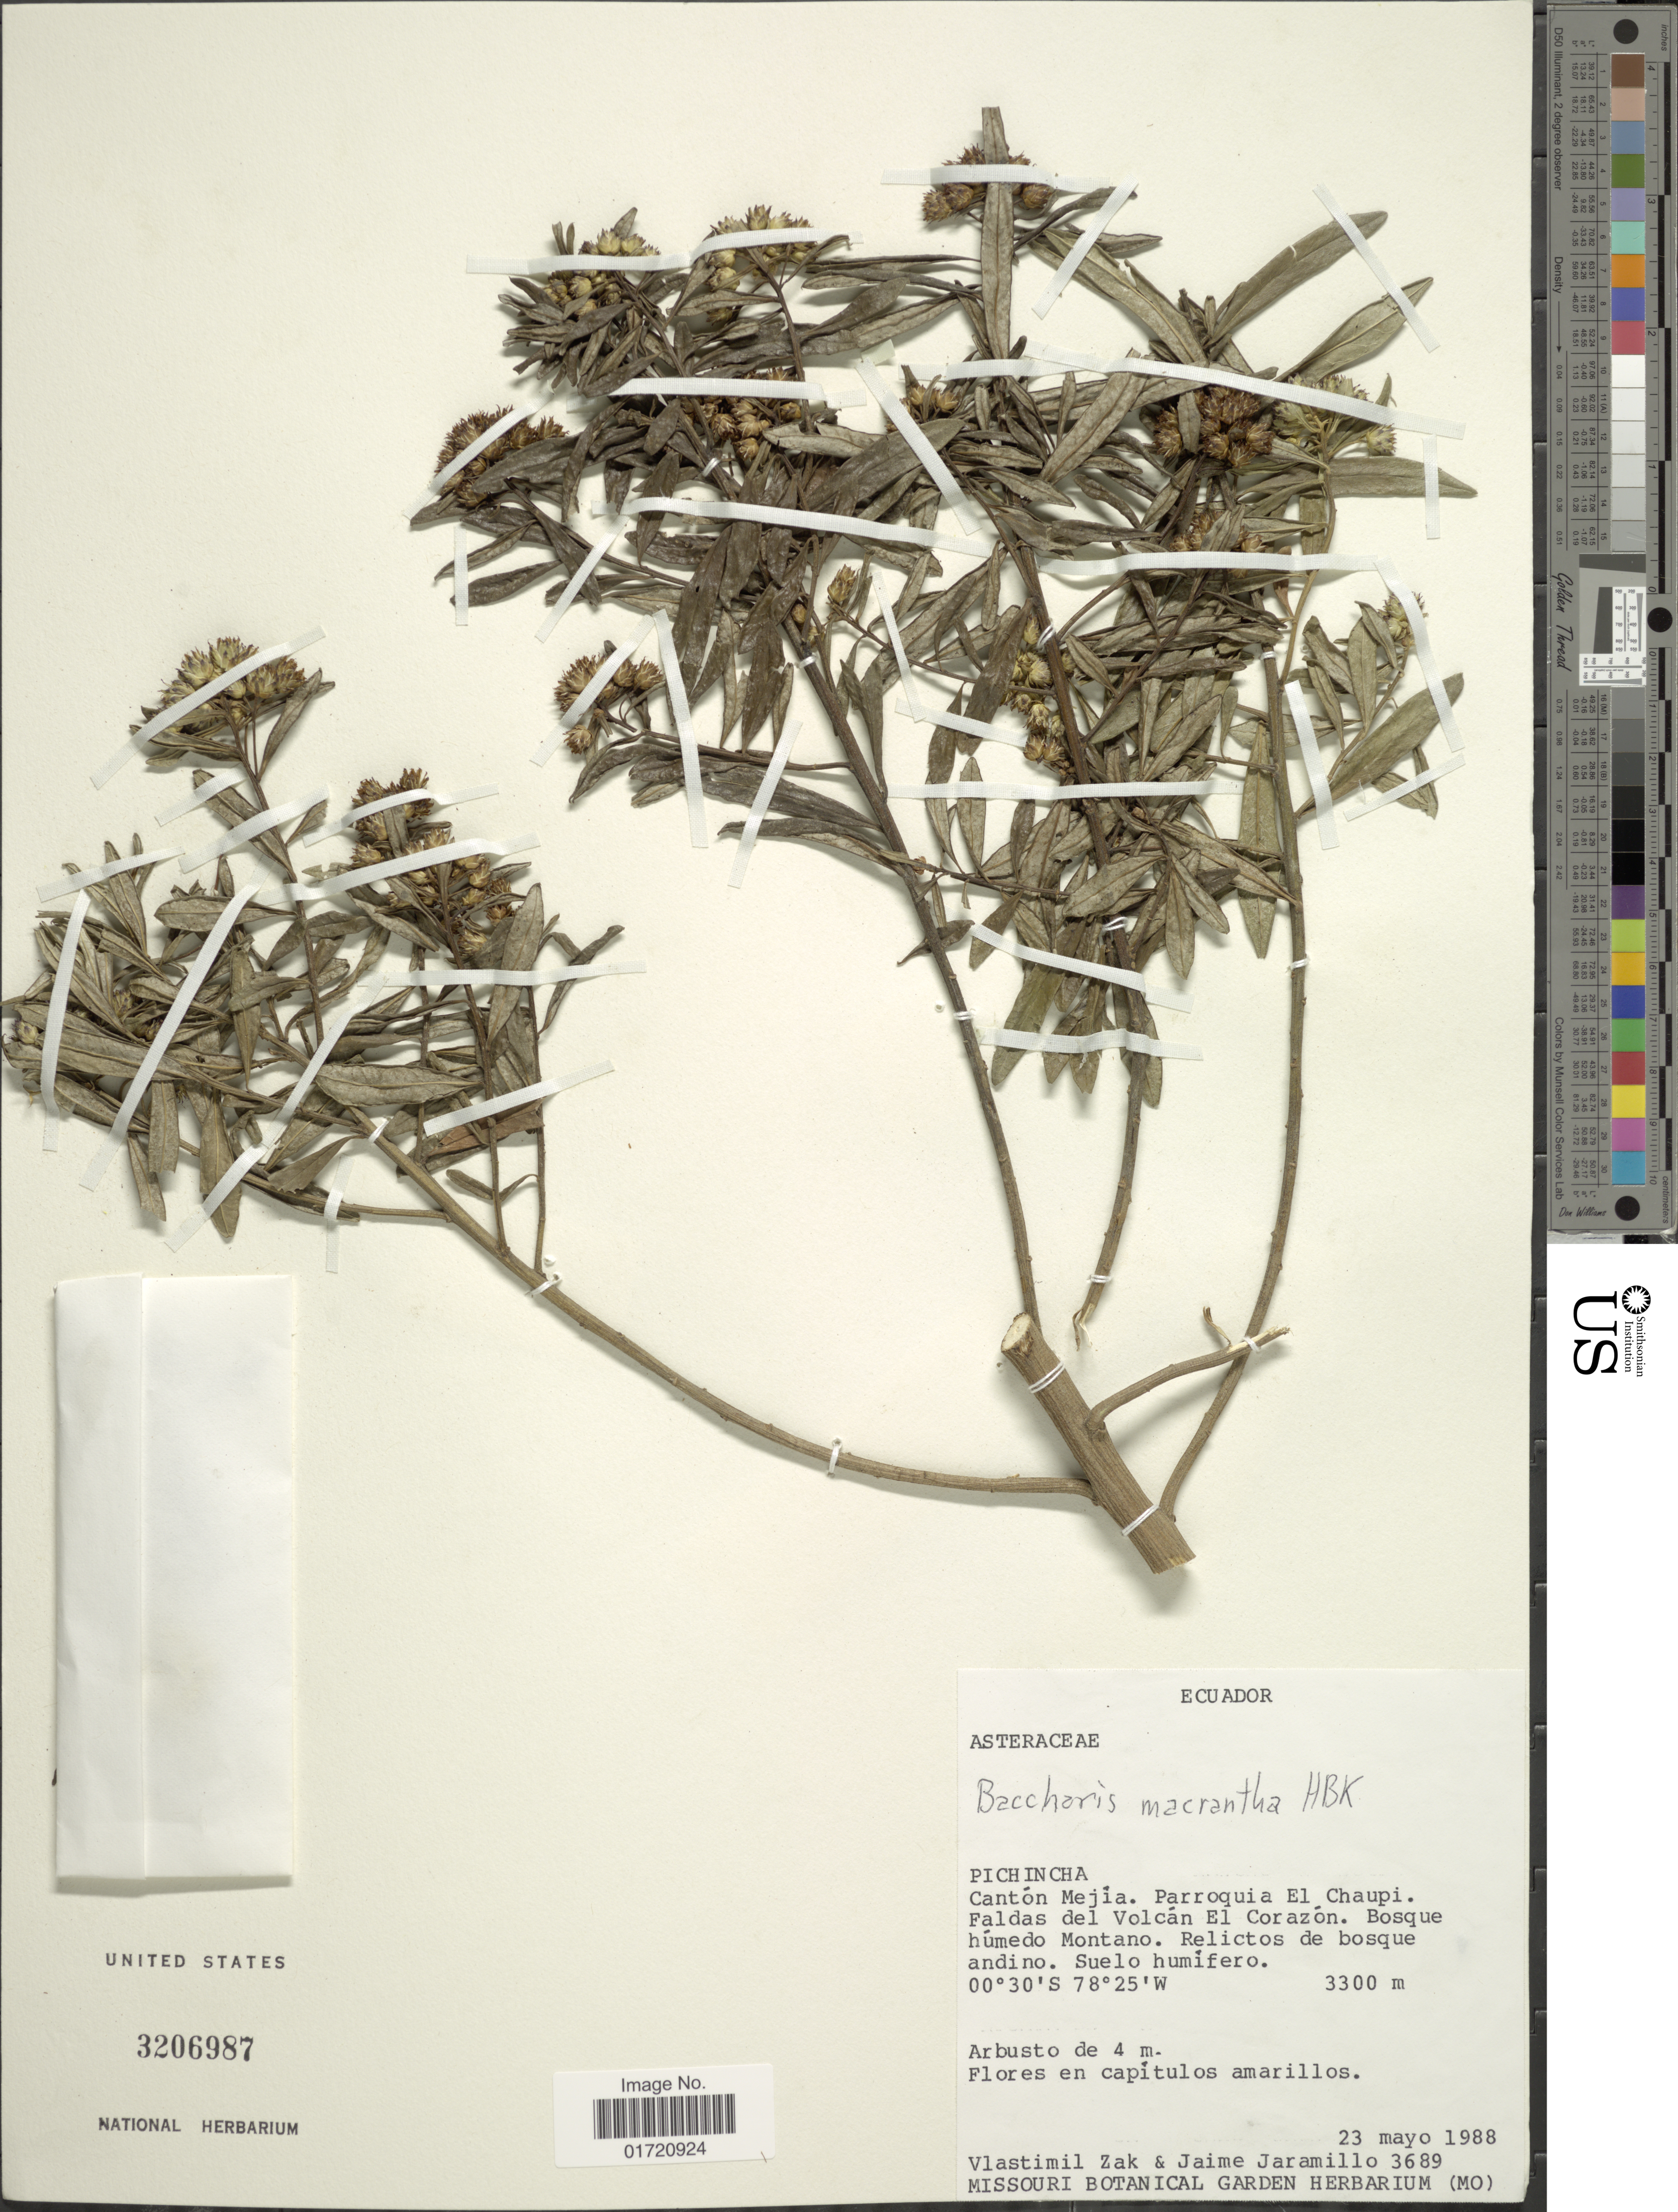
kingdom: Plantae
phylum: Tracheophyta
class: Magnoliopsida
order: Asterales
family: Asteraceae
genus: Baccharis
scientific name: Baccharis macrantha subsp. cundinamarcensis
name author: (Cuatrec.) Cuatrec.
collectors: V. Zak & J. Jaramillo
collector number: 3689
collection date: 1988-05-23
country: Ecuador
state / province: Pichincha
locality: Canton Mejia, Parroquia El Chaupi, Faldas del Volcan El Corazon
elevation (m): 3300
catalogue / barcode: US 3206987